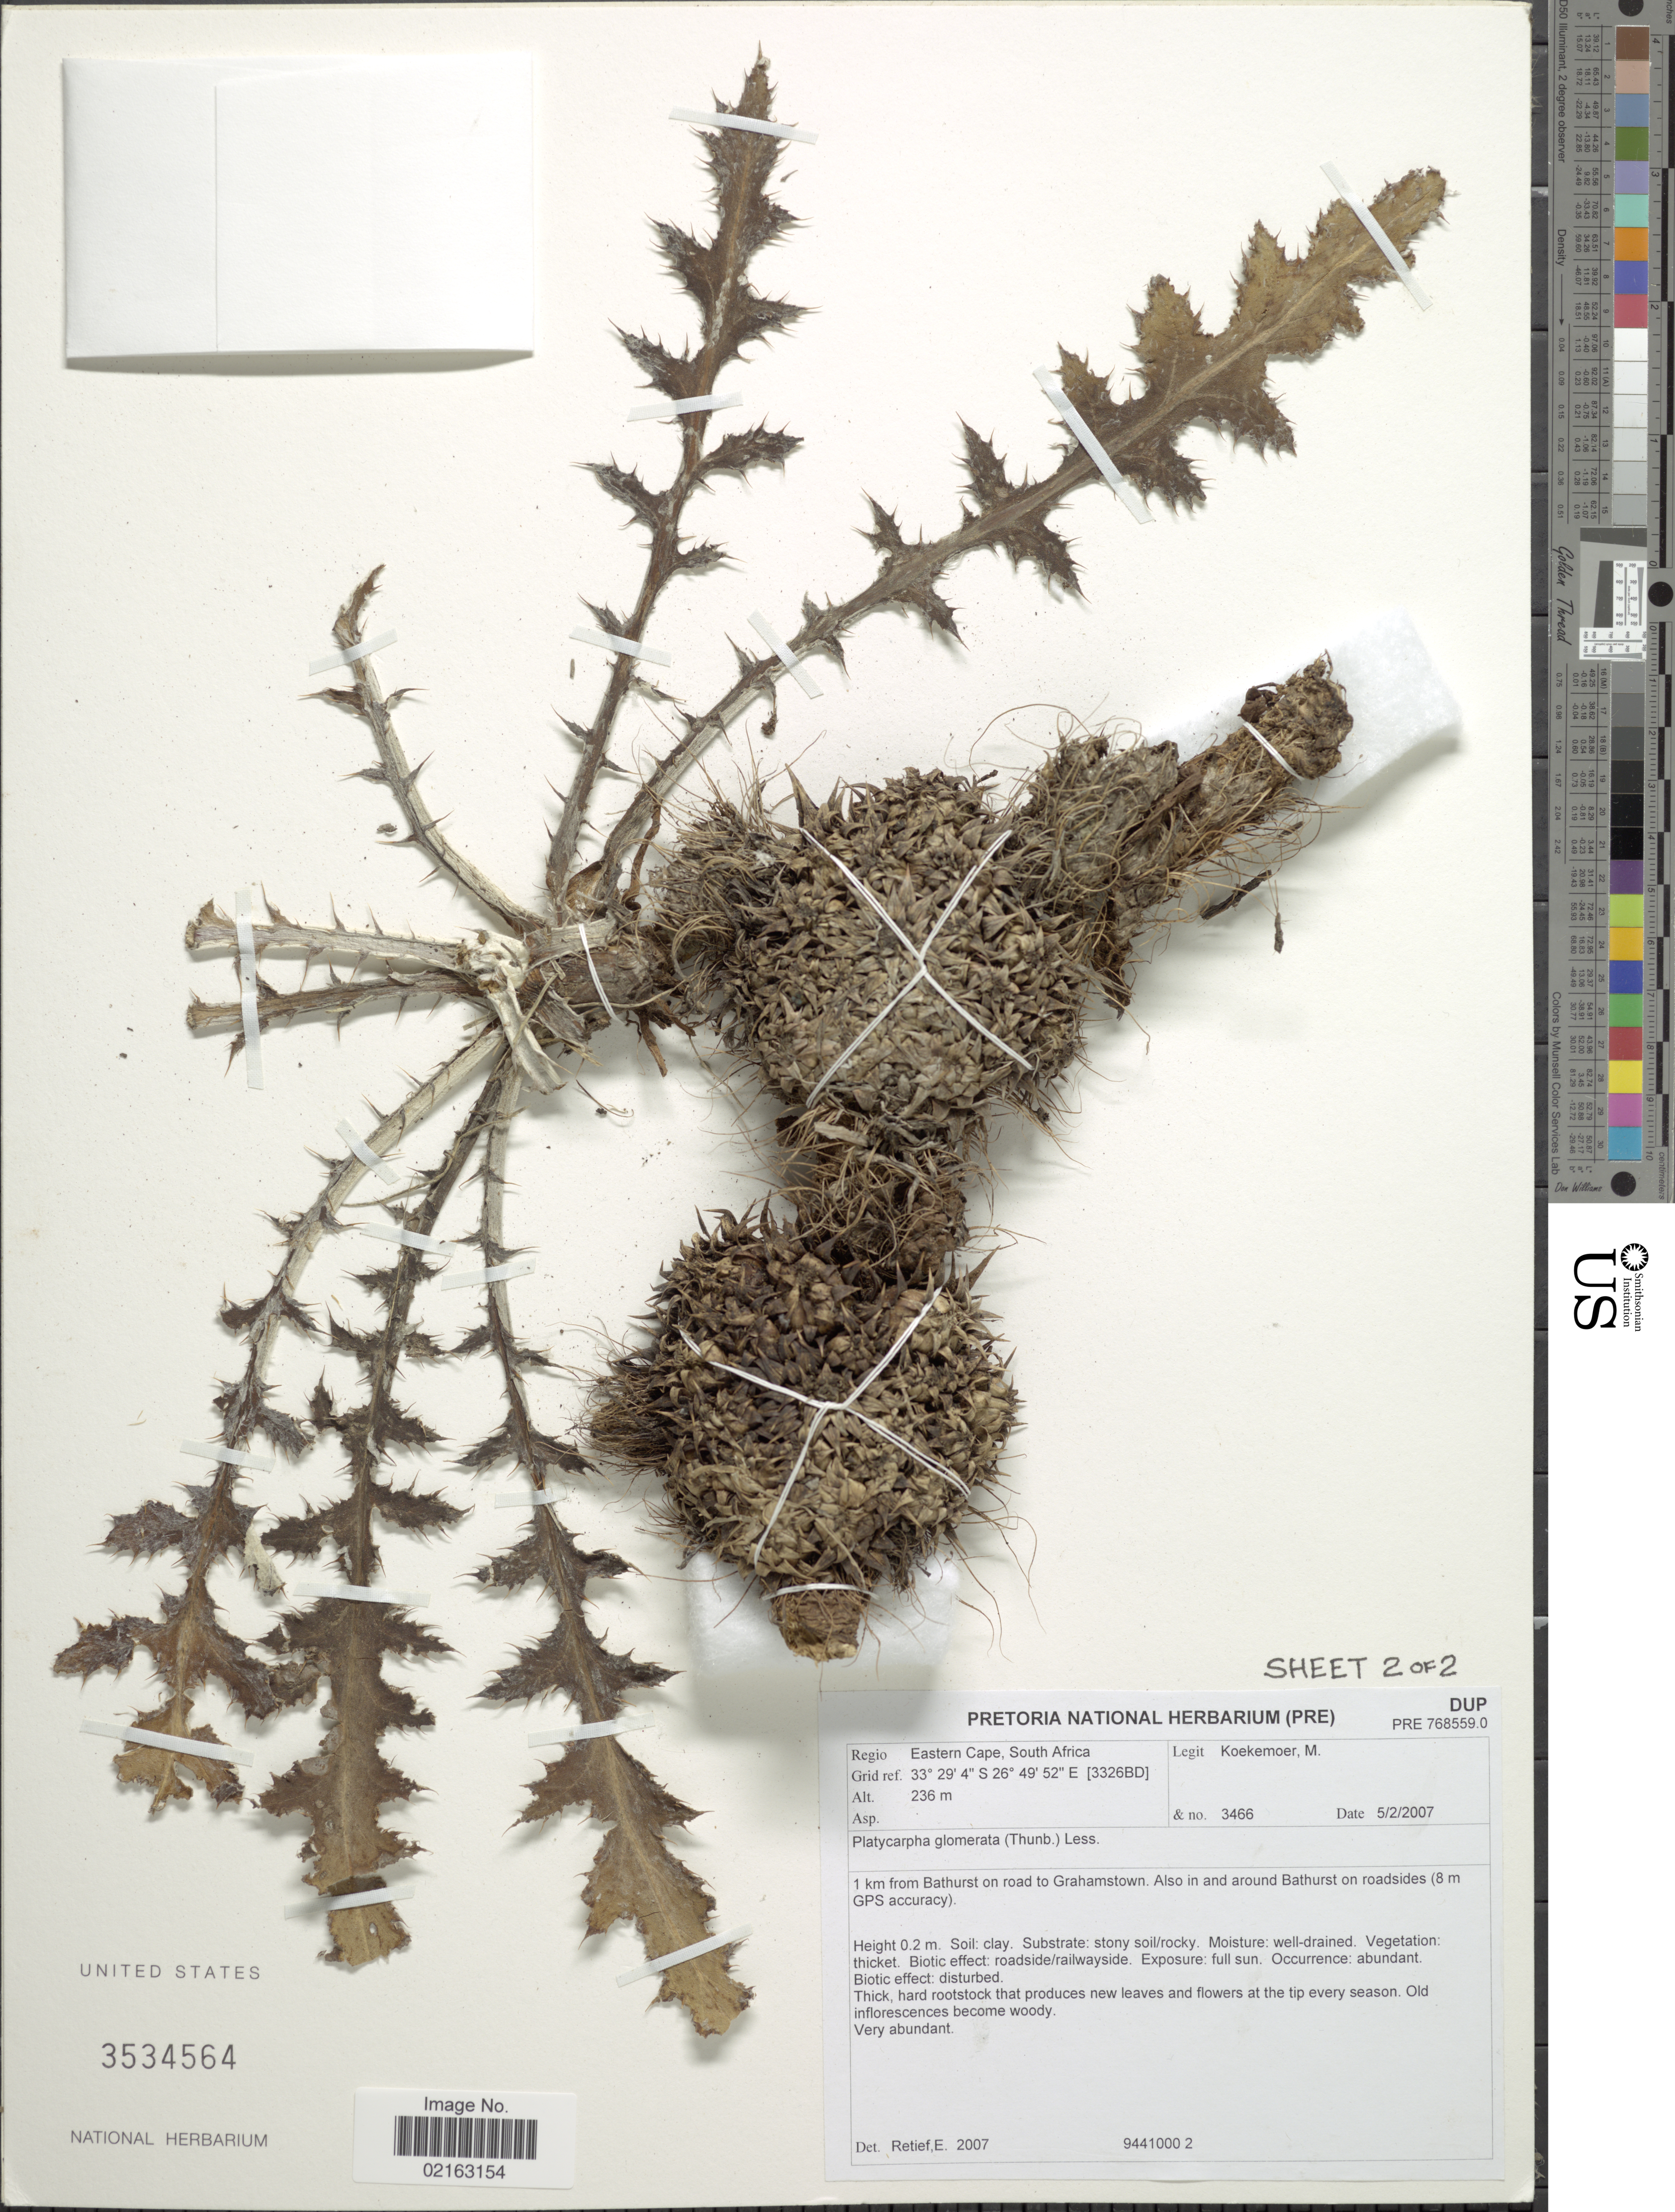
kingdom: Plantae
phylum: Tracheophyta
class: Magnoliopsida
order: Asterales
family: Asteraceae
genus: Platycarpha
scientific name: Platycarpha glomerata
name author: Less.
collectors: M. Koekemoer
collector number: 3466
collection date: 2007-02-05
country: South Africa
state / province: Eastern Cape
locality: Eastern Cape, South Africa. 1 km from Bathurst on road to Grahamstown. Also in and around Bathurst on roadsides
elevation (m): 236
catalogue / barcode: US 3534564